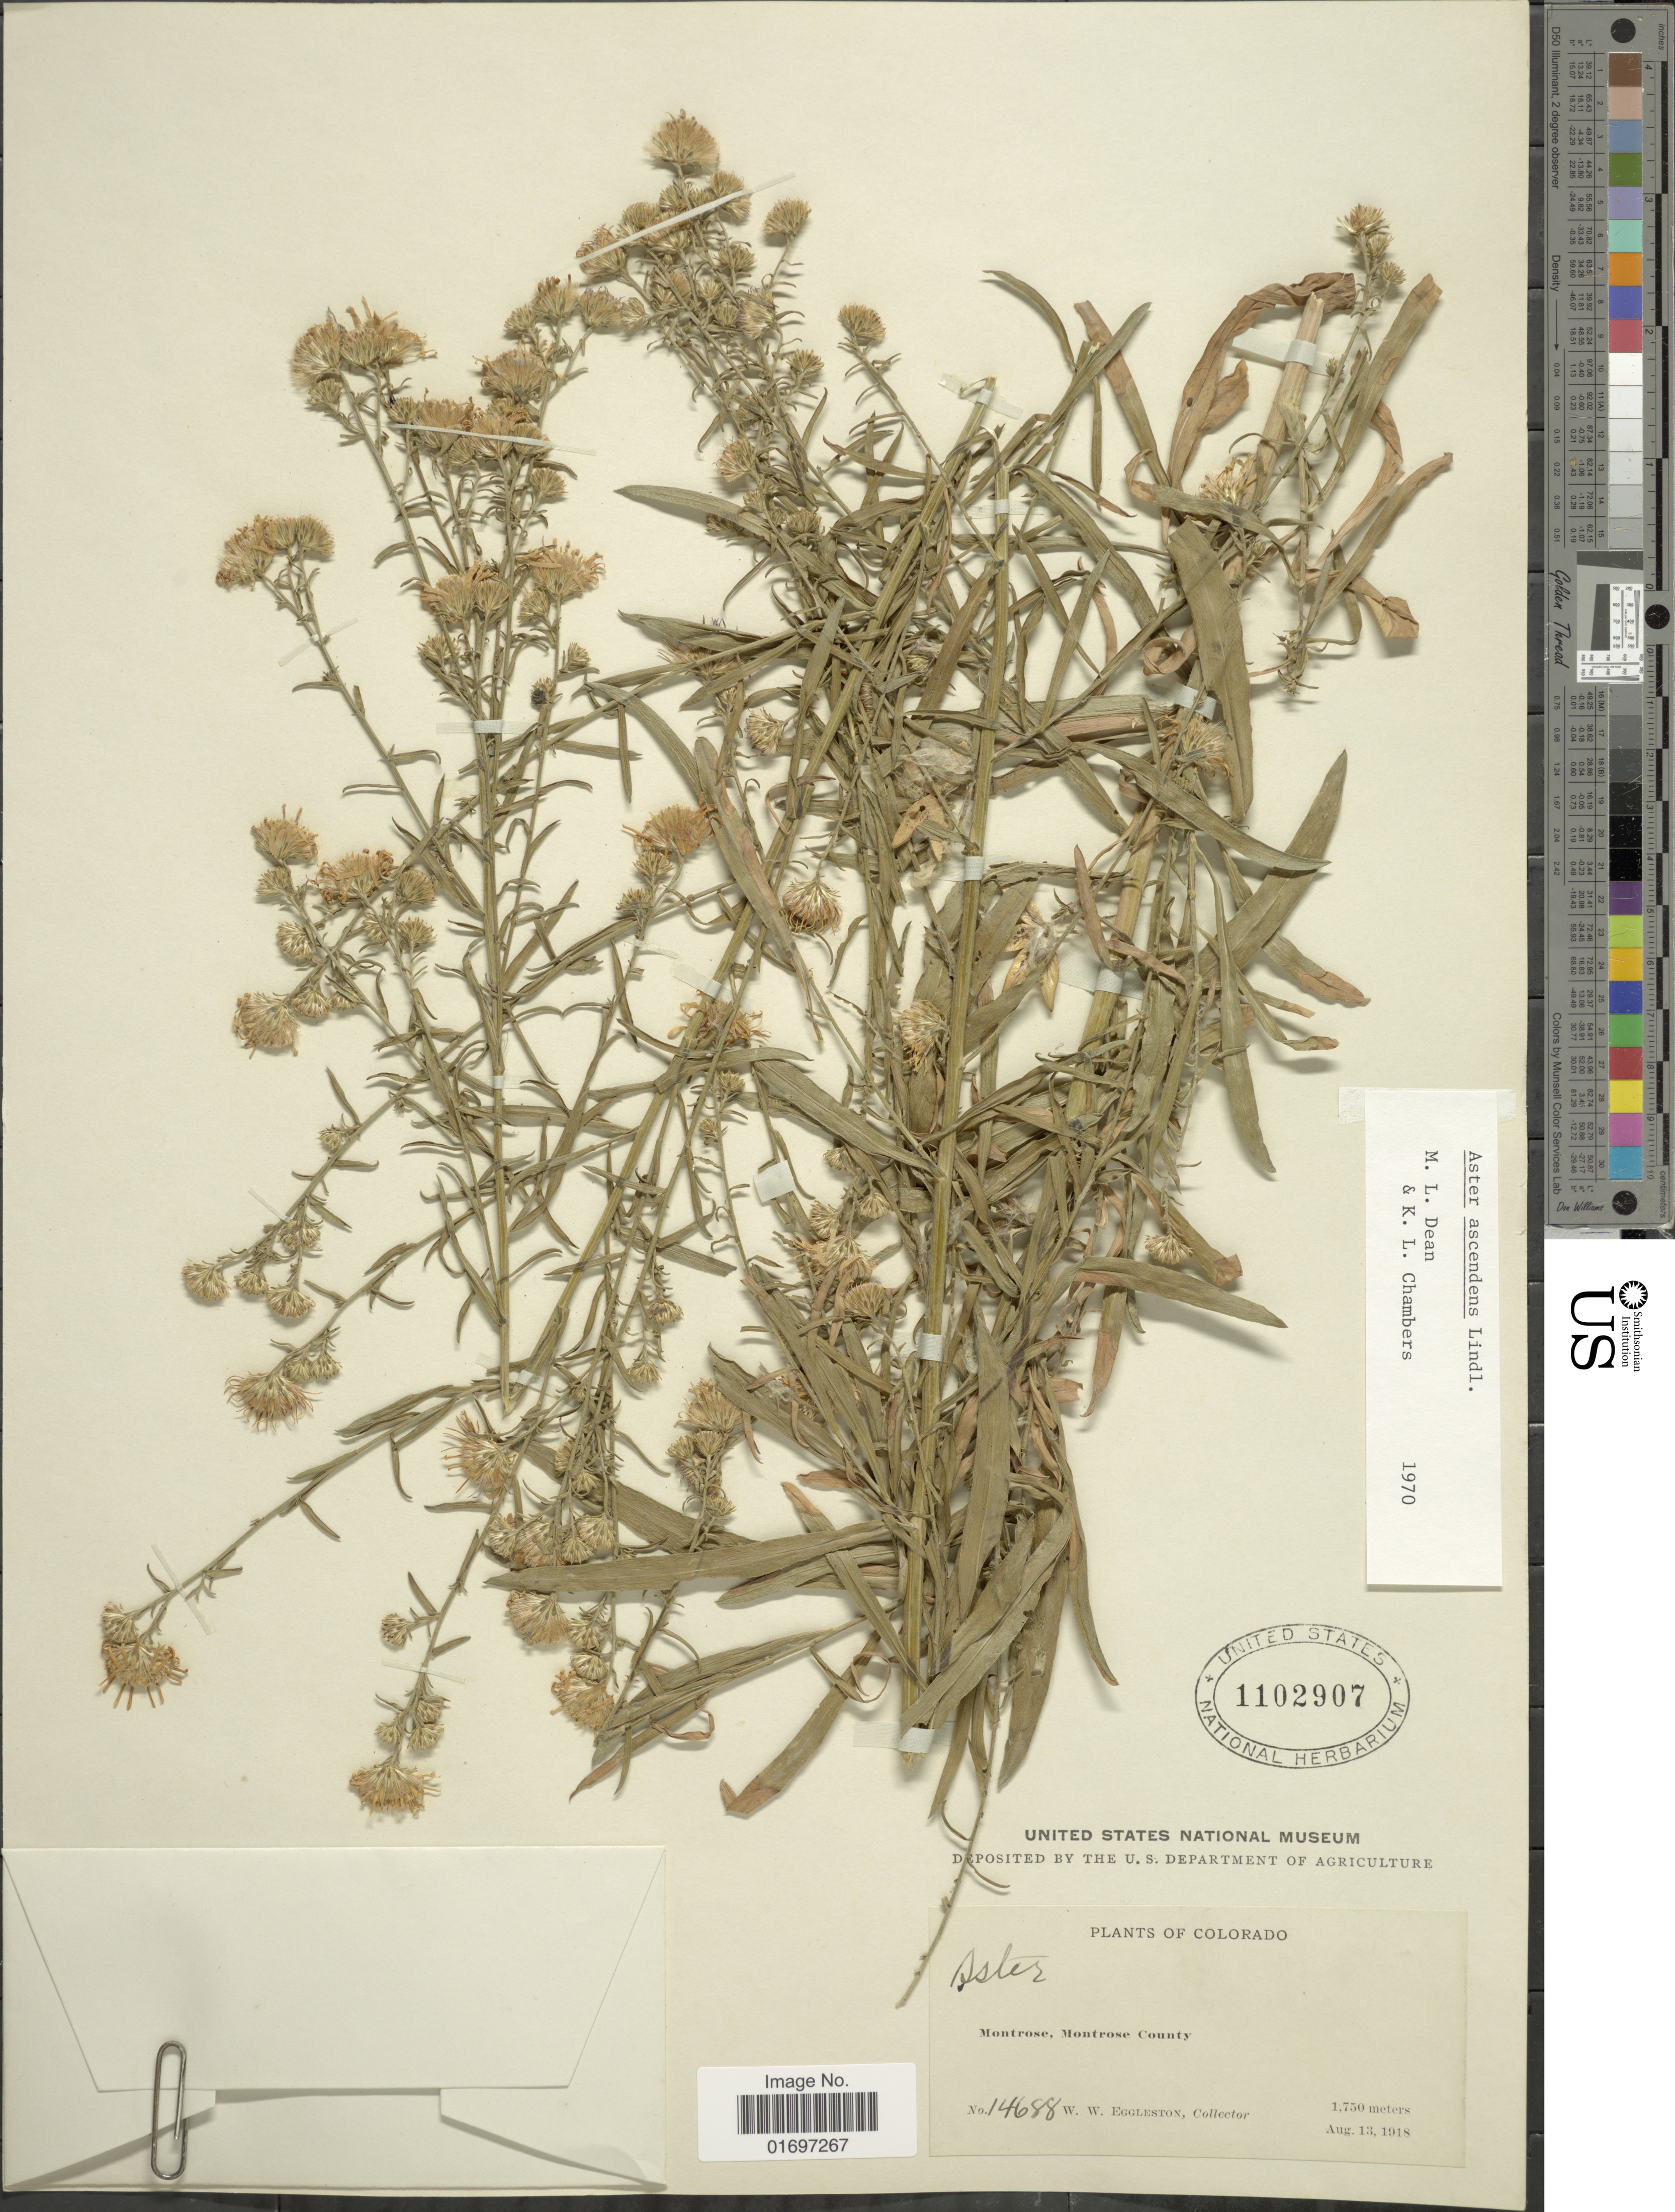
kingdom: Plantae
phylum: Tracheophyta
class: Magnoliopsida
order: Asterales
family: Asteraceae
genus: Symphyotrichum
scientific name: Symphyotrichum ascendens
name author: (Lindl.) G.L. Nesom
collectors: W. W. Eggleston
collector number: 14688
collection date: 1918-08-13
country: United States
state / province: Colorado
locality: Colorado. Montrose, Montrose County.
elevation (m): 1750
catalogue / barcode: US 1102907